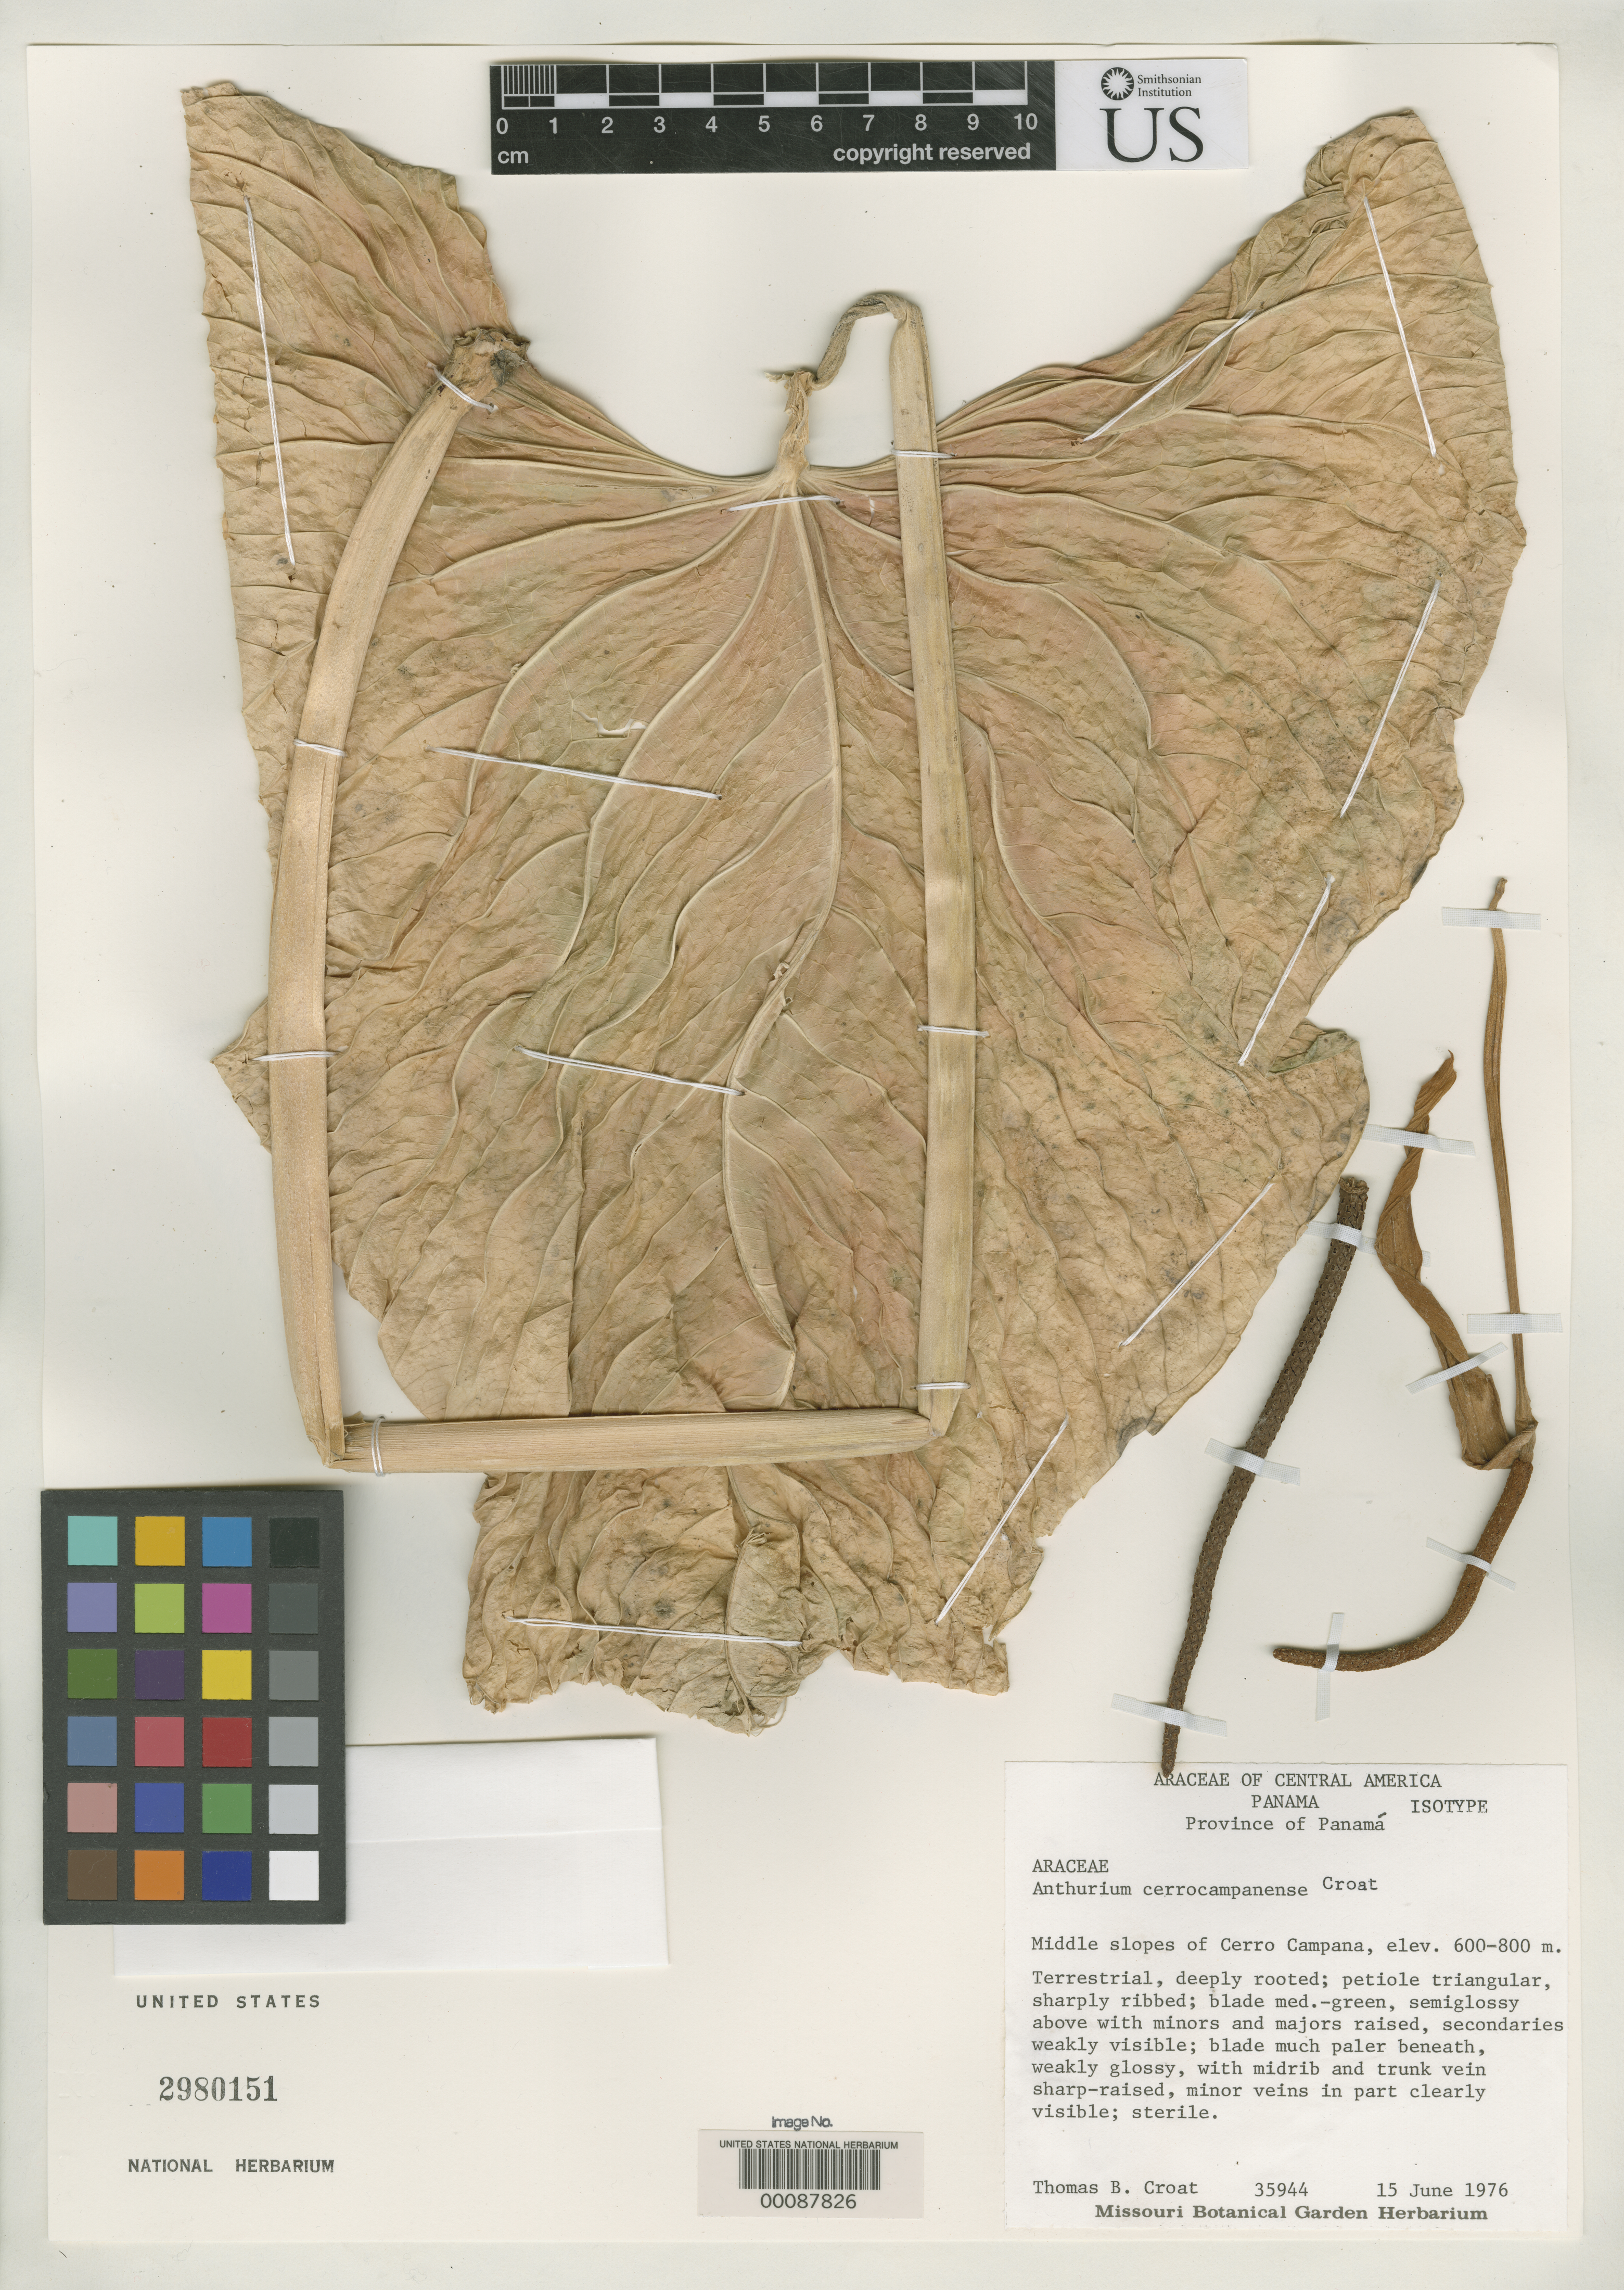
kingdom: Plantae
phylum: Tracheophyta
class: Liliopsida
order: Alismatales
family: Araceae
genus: Anthurium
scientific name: Anthurium cerrocampanense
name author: Croat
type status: Isotype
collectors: T. B. Croat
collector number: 35944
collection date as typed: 15 Jun 1976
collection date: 1976-06-15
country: Panama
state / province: Panamá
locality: Cerro Campana.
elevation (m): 600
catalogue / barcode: US 2980151